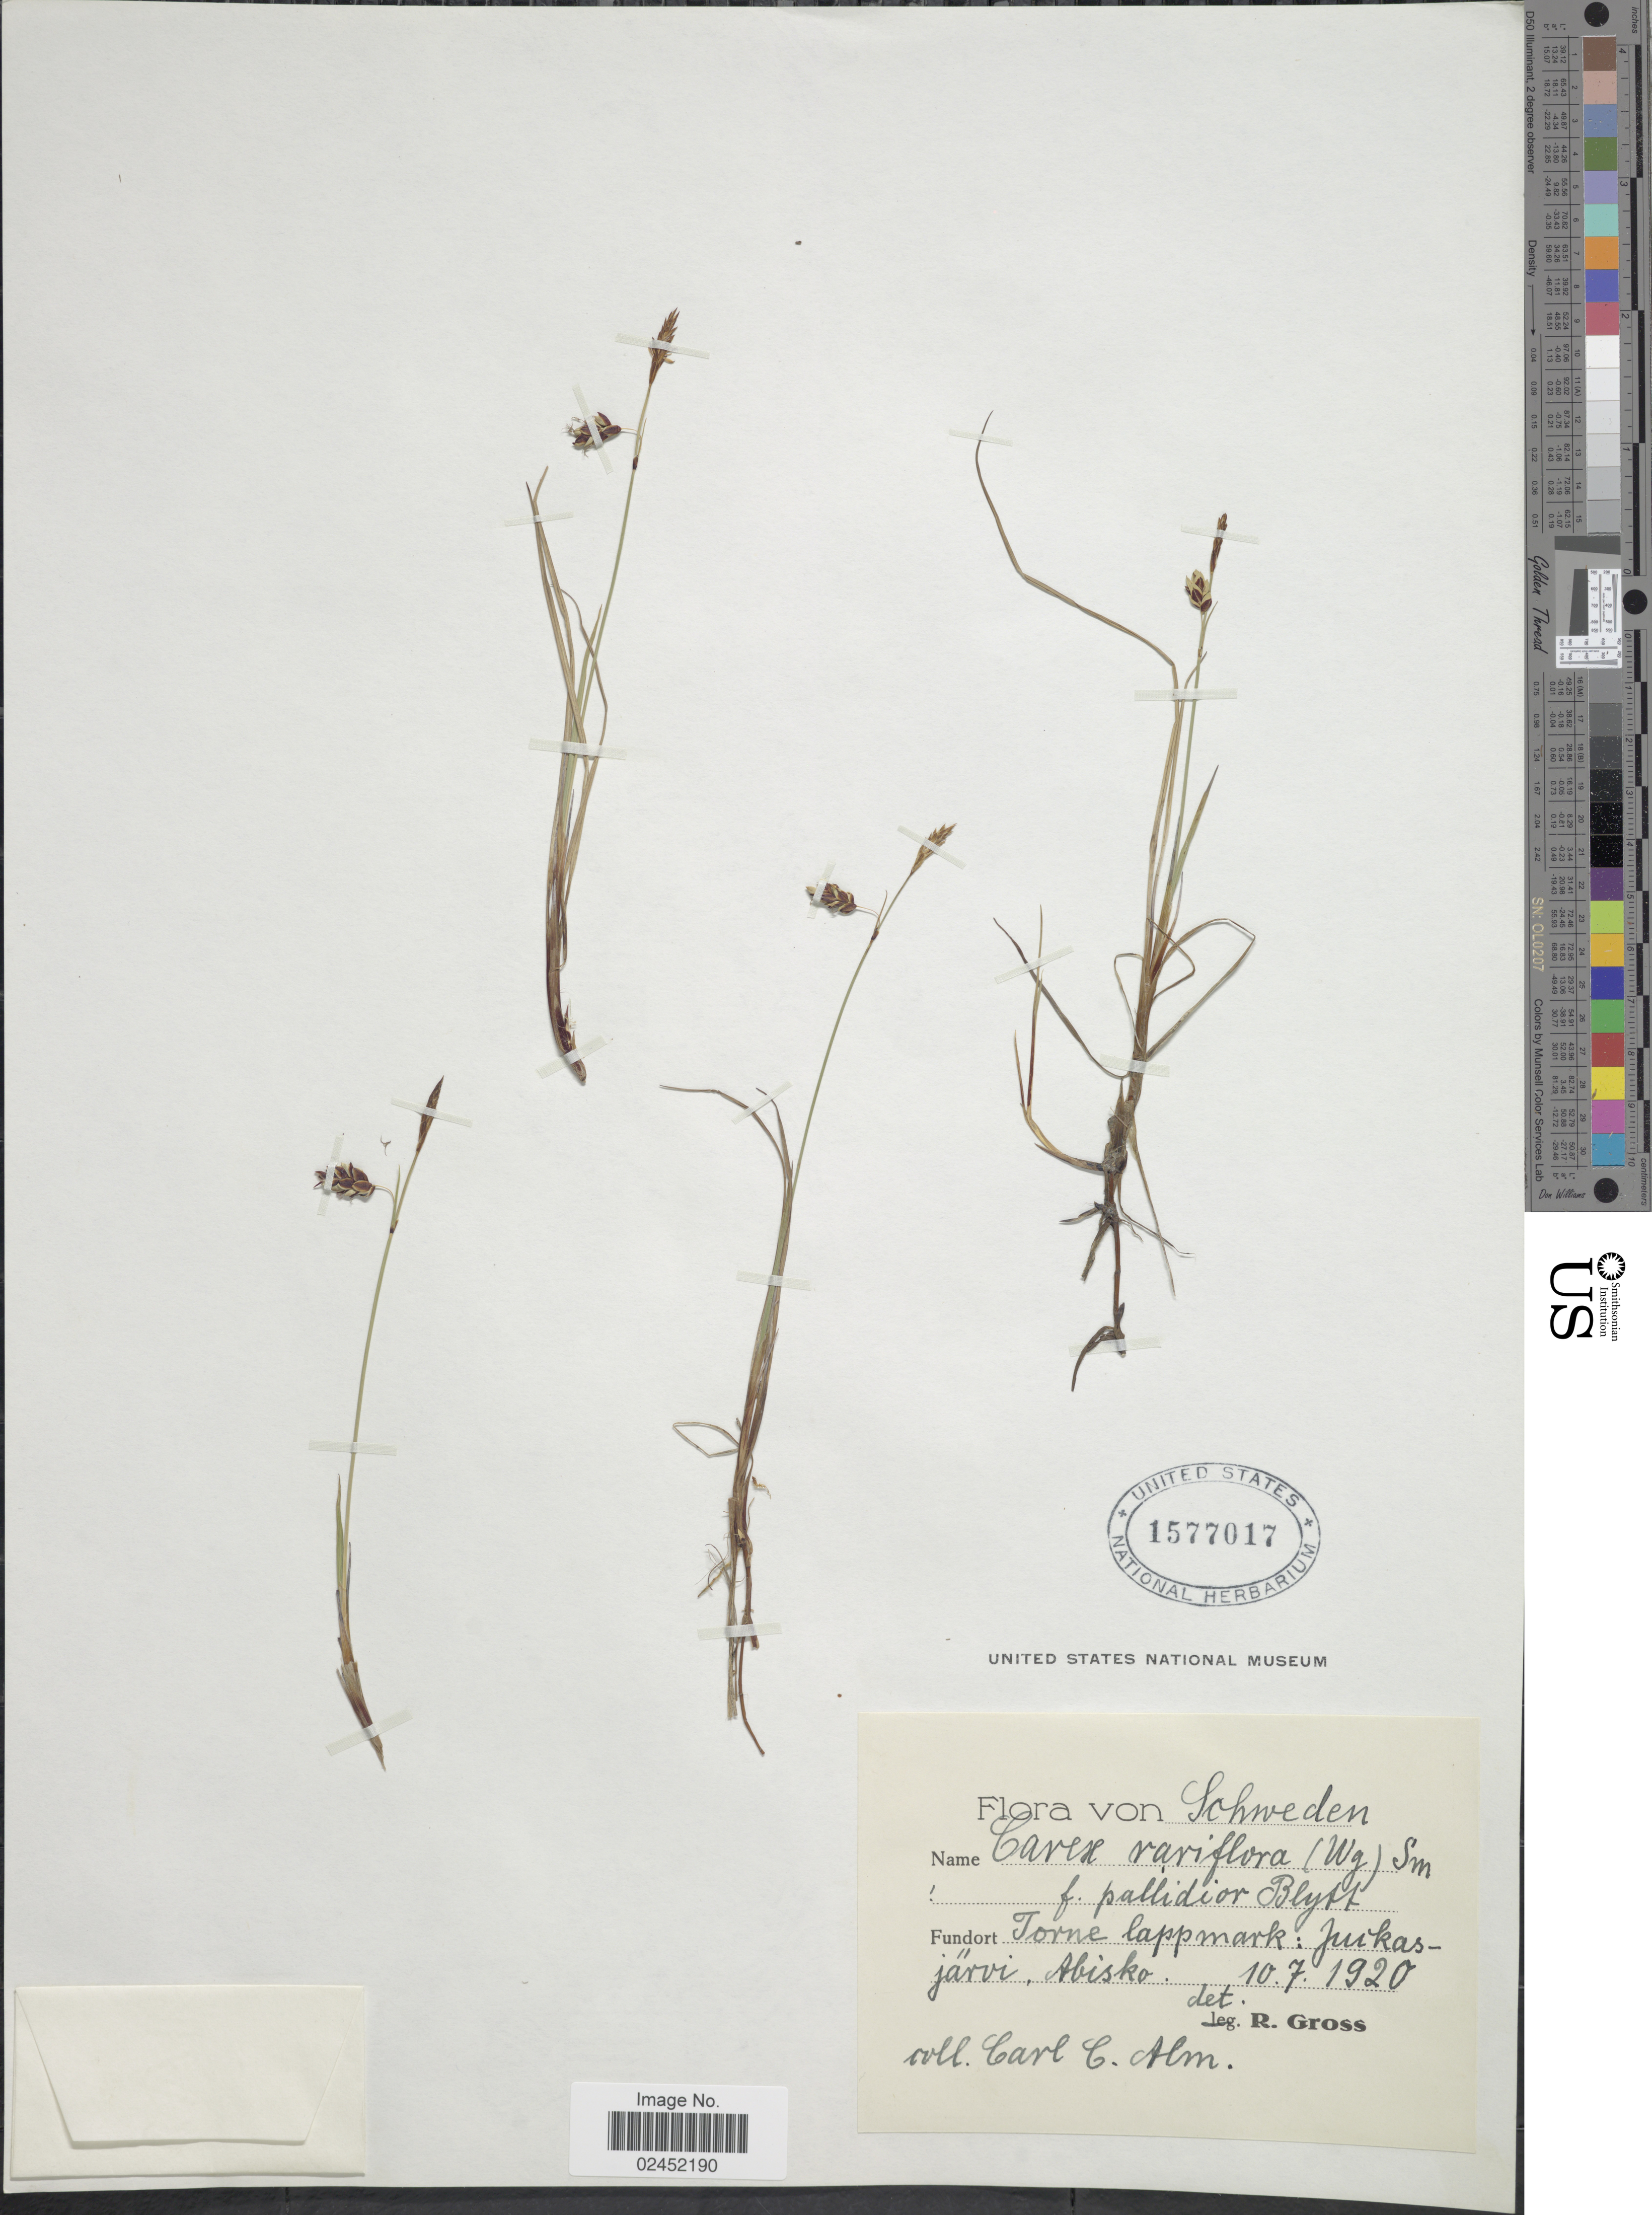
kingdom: Plantae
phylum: Tracheophyta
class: Liliopsida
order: Poales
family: Cyperaceae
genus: Carex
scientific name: Carex rariflora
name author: (Wahlenb.) Sm.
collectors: C. G. Alm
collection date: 1920-07-10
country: Sweden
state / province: Norrbotten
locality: Schweden, Torne lappmark: Jukasjarvi [= Jukkasjarvi], Abisko.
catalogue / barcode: US 1577017